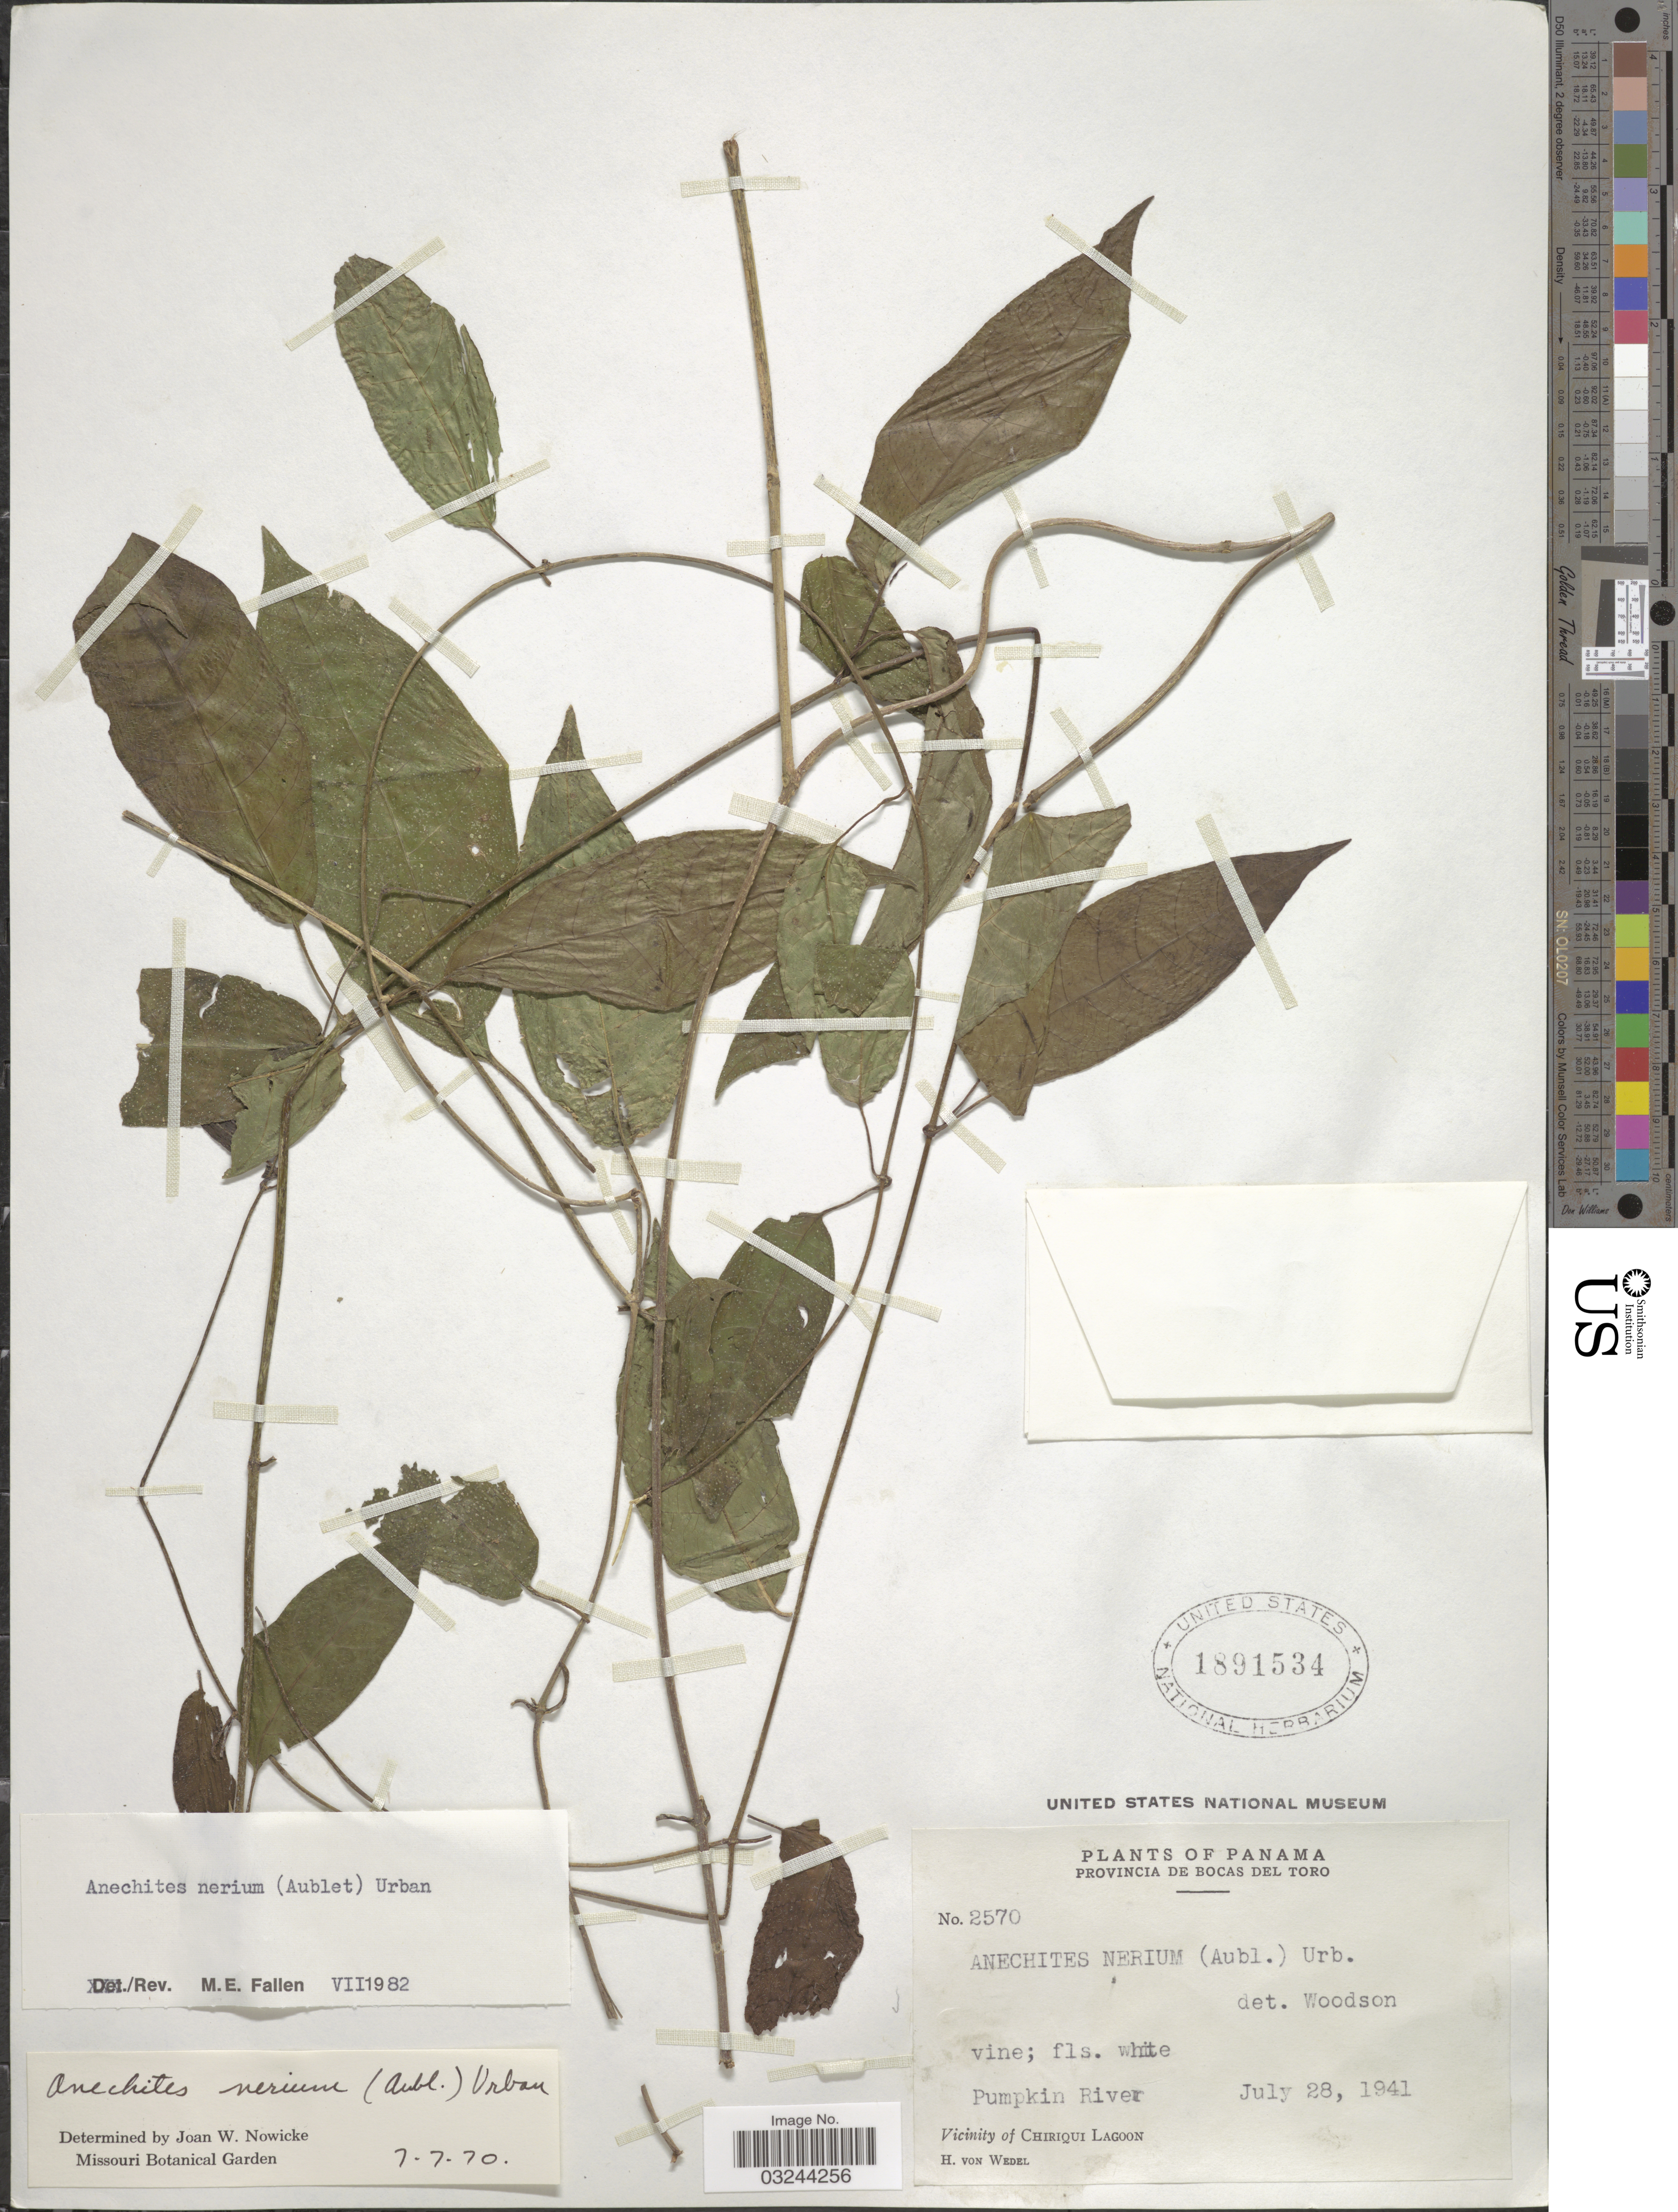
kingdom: Plantae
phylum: Tracheophyta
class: Magnoliopsida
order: Gentianales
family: Apocynaceae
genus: Anechites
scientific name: Anechites nerium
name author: (Aubl.) Urb.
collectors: H. von Wedel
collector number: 2570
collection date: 1941-07-28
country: Panama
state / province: Bocas del Toro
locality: Pumpkin River, Vicinity of Chiriqui Lagoon.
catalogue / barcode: US 1891534